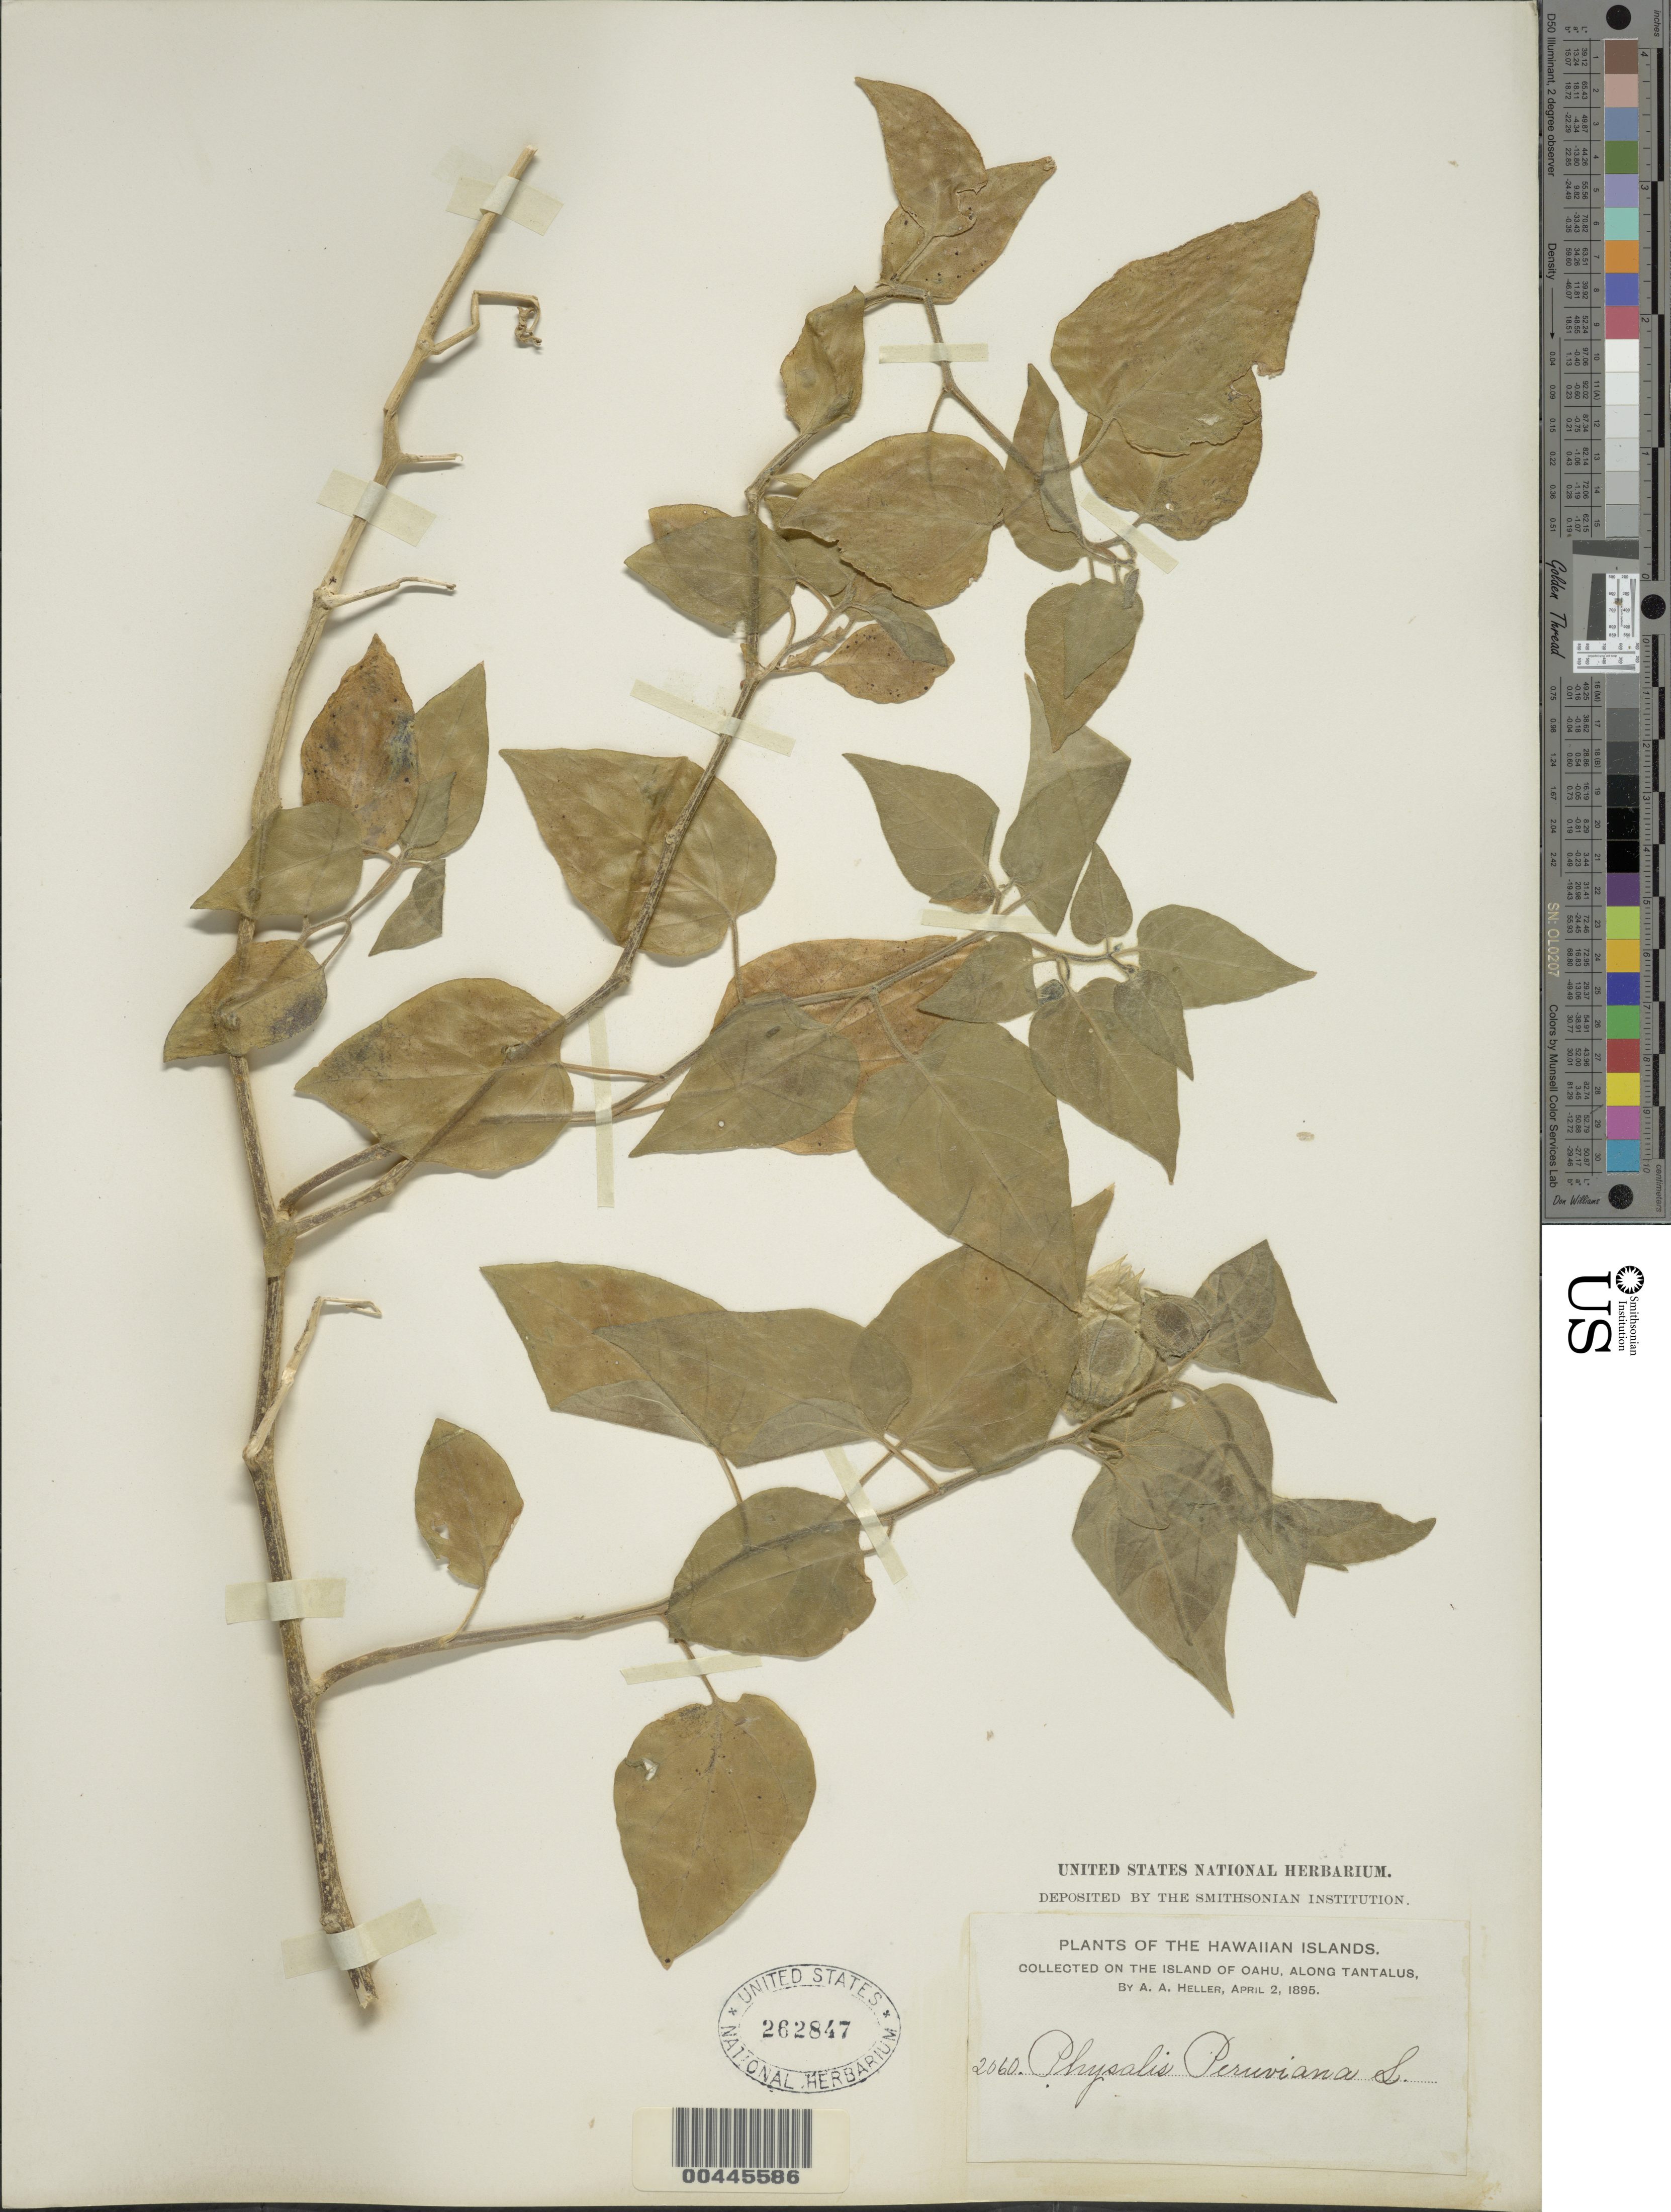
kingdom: Plantae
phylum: Tracheophyta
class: Magnoliopsida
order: Solanales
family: Solanaceae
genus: Physalis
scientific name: Physalis peruviana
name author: L.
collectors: A. A. Heller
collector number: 2060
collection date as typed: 2 Apr 1895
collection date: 1895-04-02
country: United States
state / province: Hawaii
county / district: Honolulu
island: Oahu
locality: Along Tantalus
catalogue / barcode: US 262847